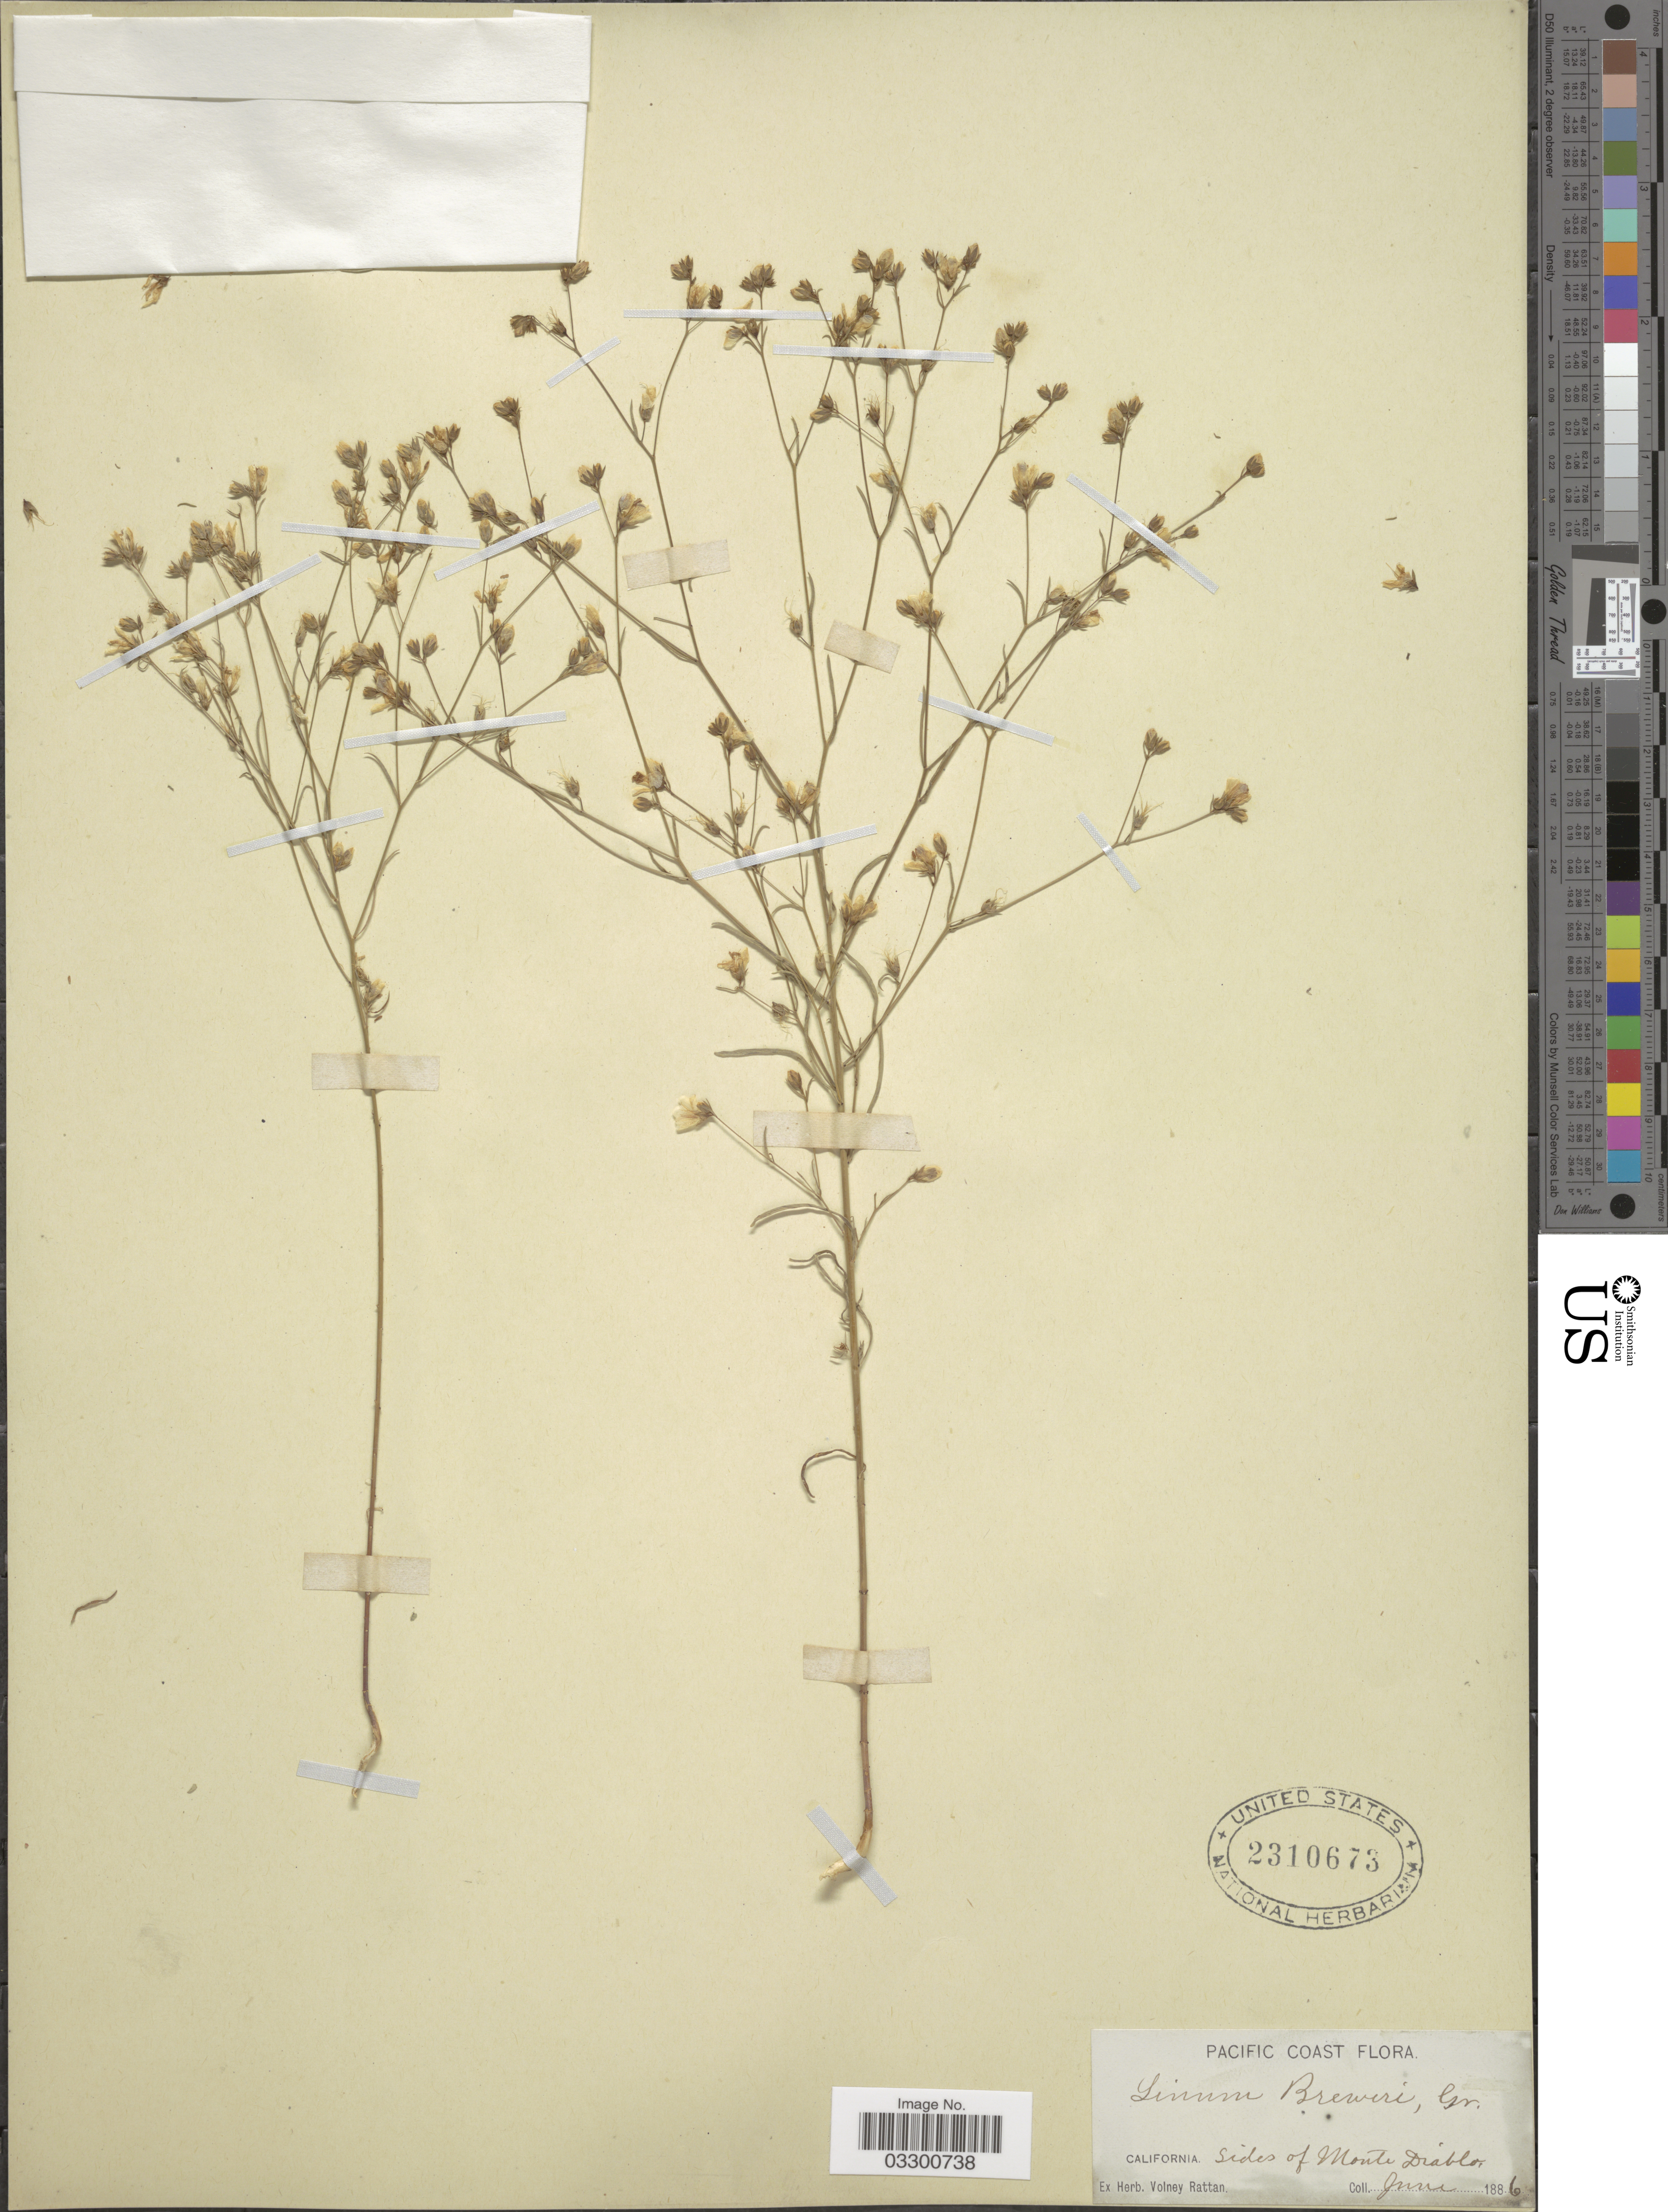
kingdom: Plantae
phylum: Tracheophyta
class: Magnoliopsida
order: Malpighiales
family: Linaceae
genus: Hesperolinon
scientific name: Hesperolinon breweri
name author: (A. Gray) Small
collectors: Ex herb. Volney Rattan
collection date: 1886-06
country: United States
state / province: California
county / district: Contra Costa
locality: Pacific Coast, Sides of Monte Diablo.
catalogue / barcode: US 2310673